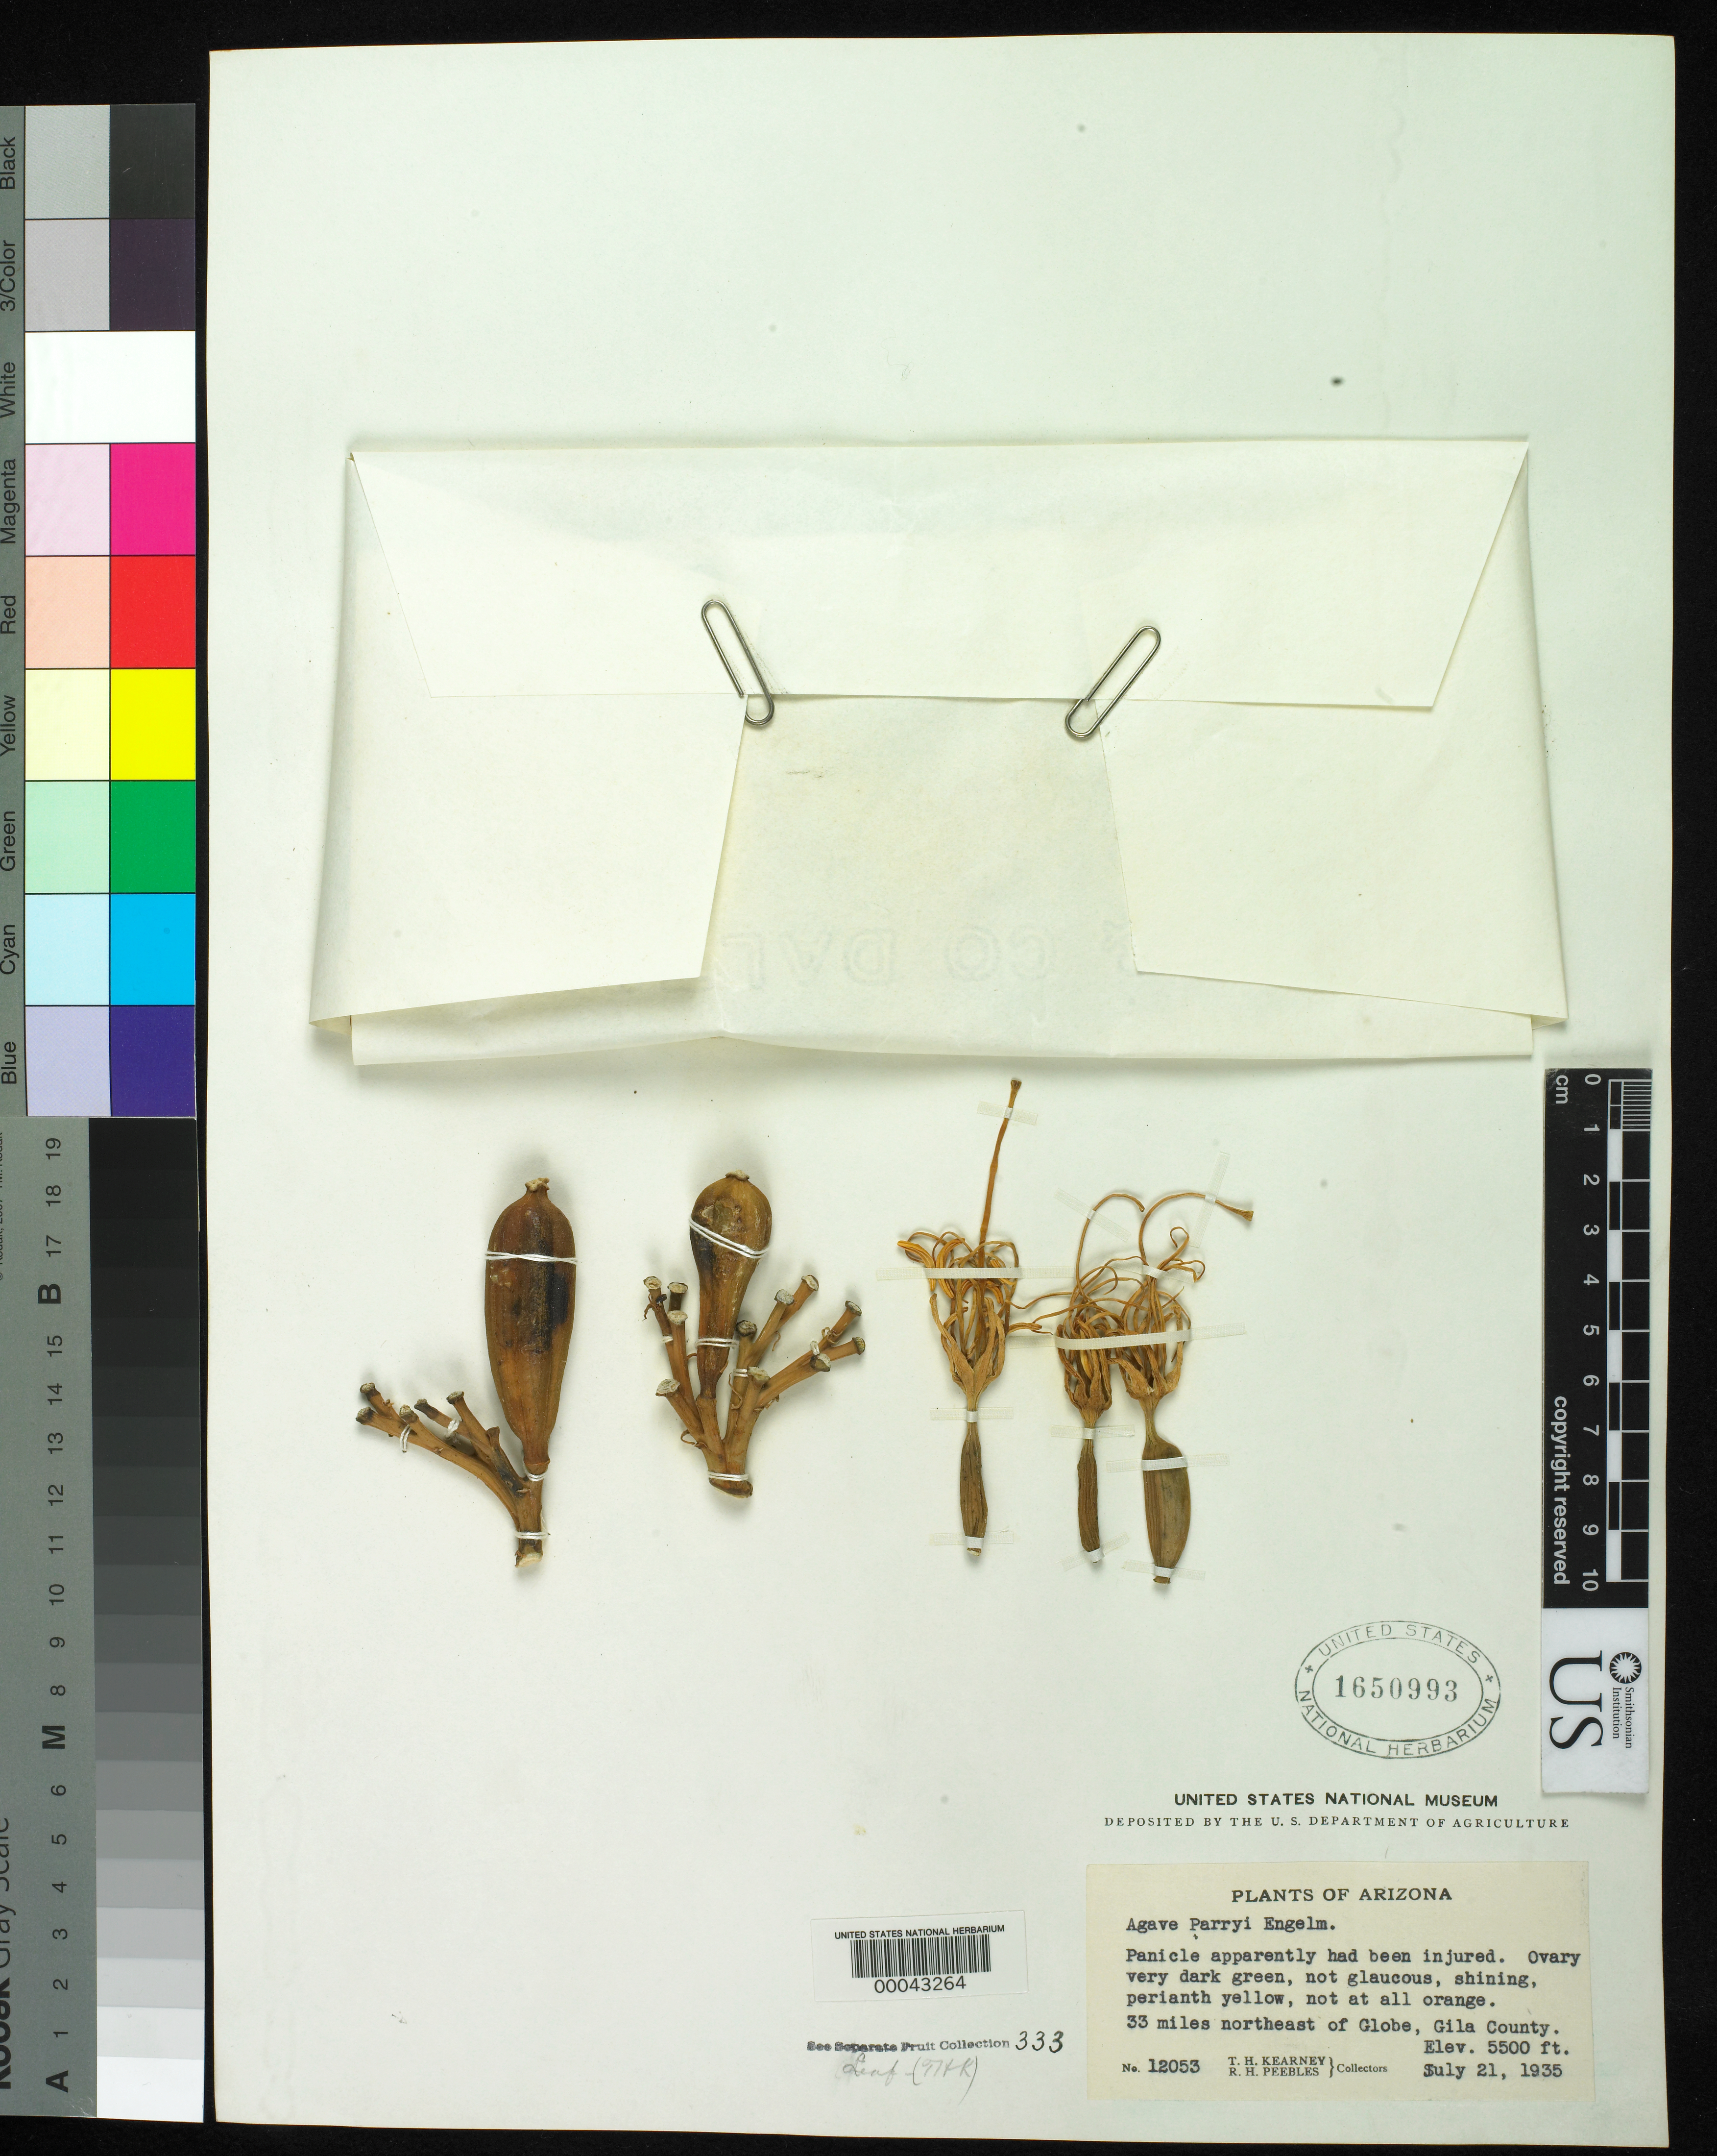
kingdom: Plantae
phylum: Tracheophyta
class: Liliopsida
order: Asparagales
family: Asparagaceae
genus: Agave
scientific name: Agave parryi var. couesii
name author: (Engelm. ex Trel.) Kearney & Peebles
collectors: T. H. Kearney & R. H. Peebles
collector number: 12053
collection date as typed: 21 Jul 1935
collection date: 1935-07-21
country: United States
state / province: Arizona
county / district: Gila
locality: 33 mi ne of globe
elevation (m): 1676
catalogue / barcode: US 1650993